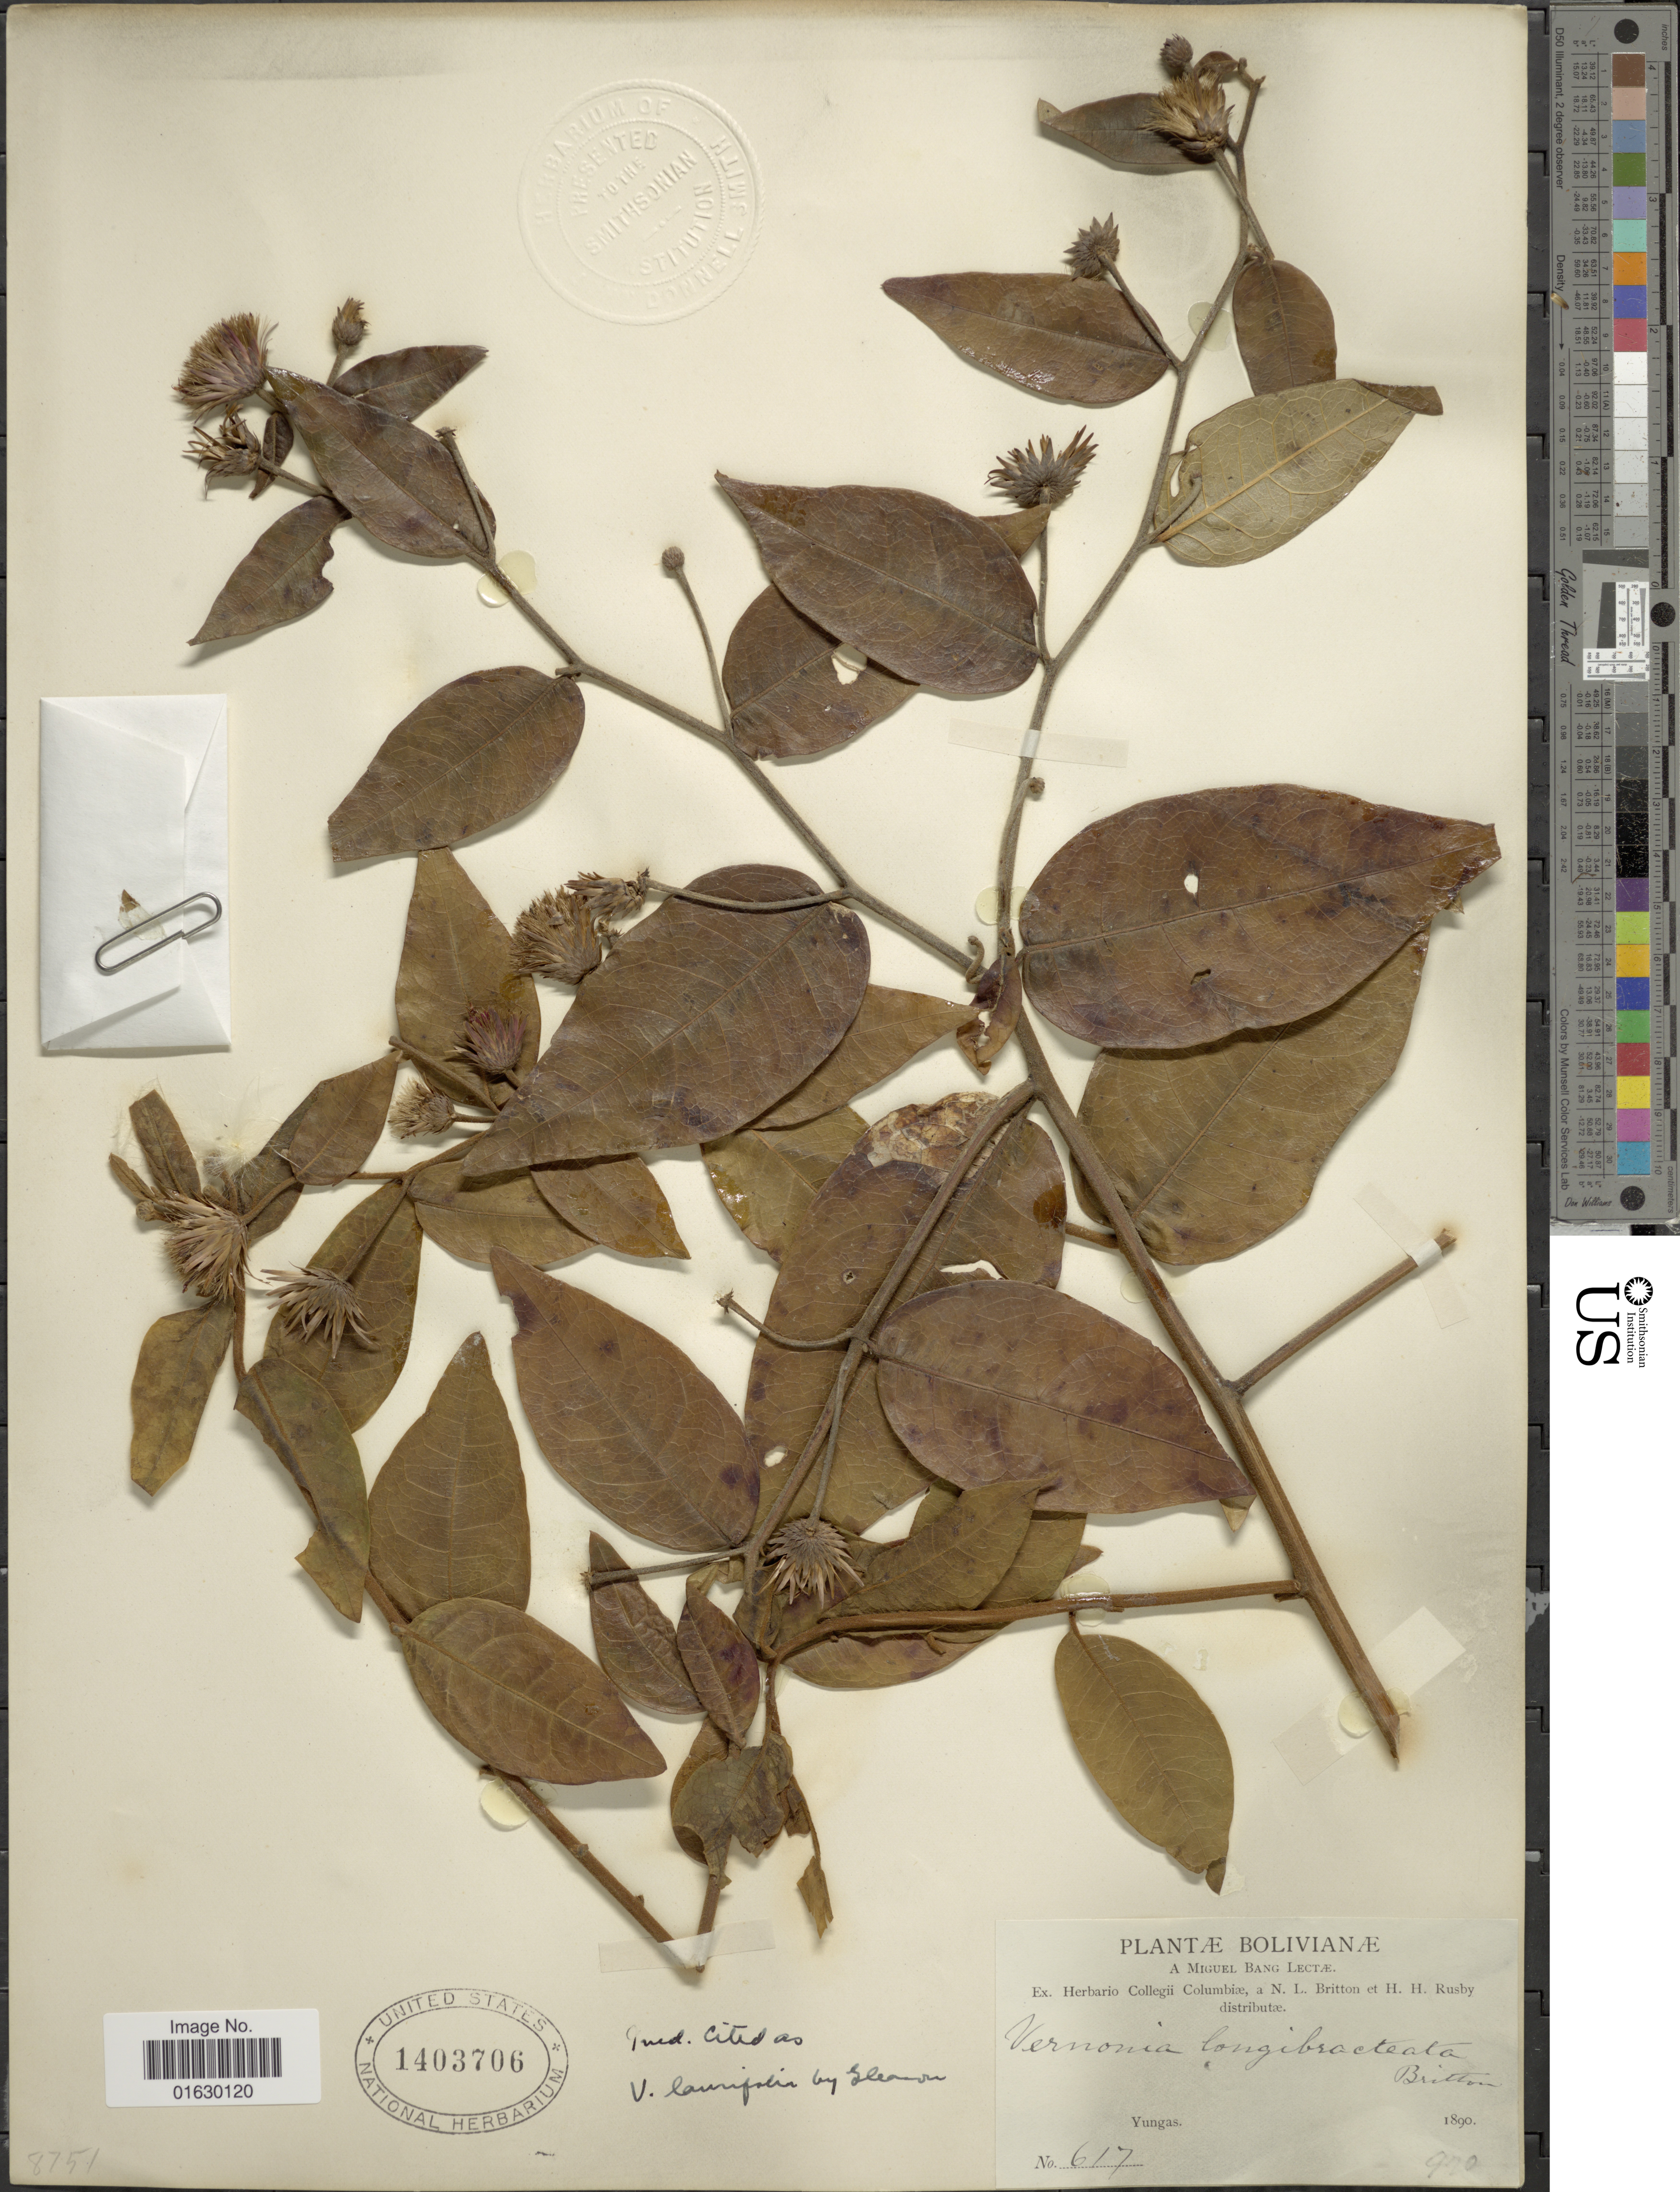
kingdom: Plantae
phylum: Tracheophyta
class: Magnoliopsida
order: Asterales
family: Asteraceae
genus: Lessingianthus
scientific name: Lessingianthus laurifolius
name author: (DC.) H. Rob.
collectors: M. Bang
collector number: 617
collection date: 1890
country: Bolivia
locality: Bolivianae, Yungas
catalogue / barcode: US 1403706